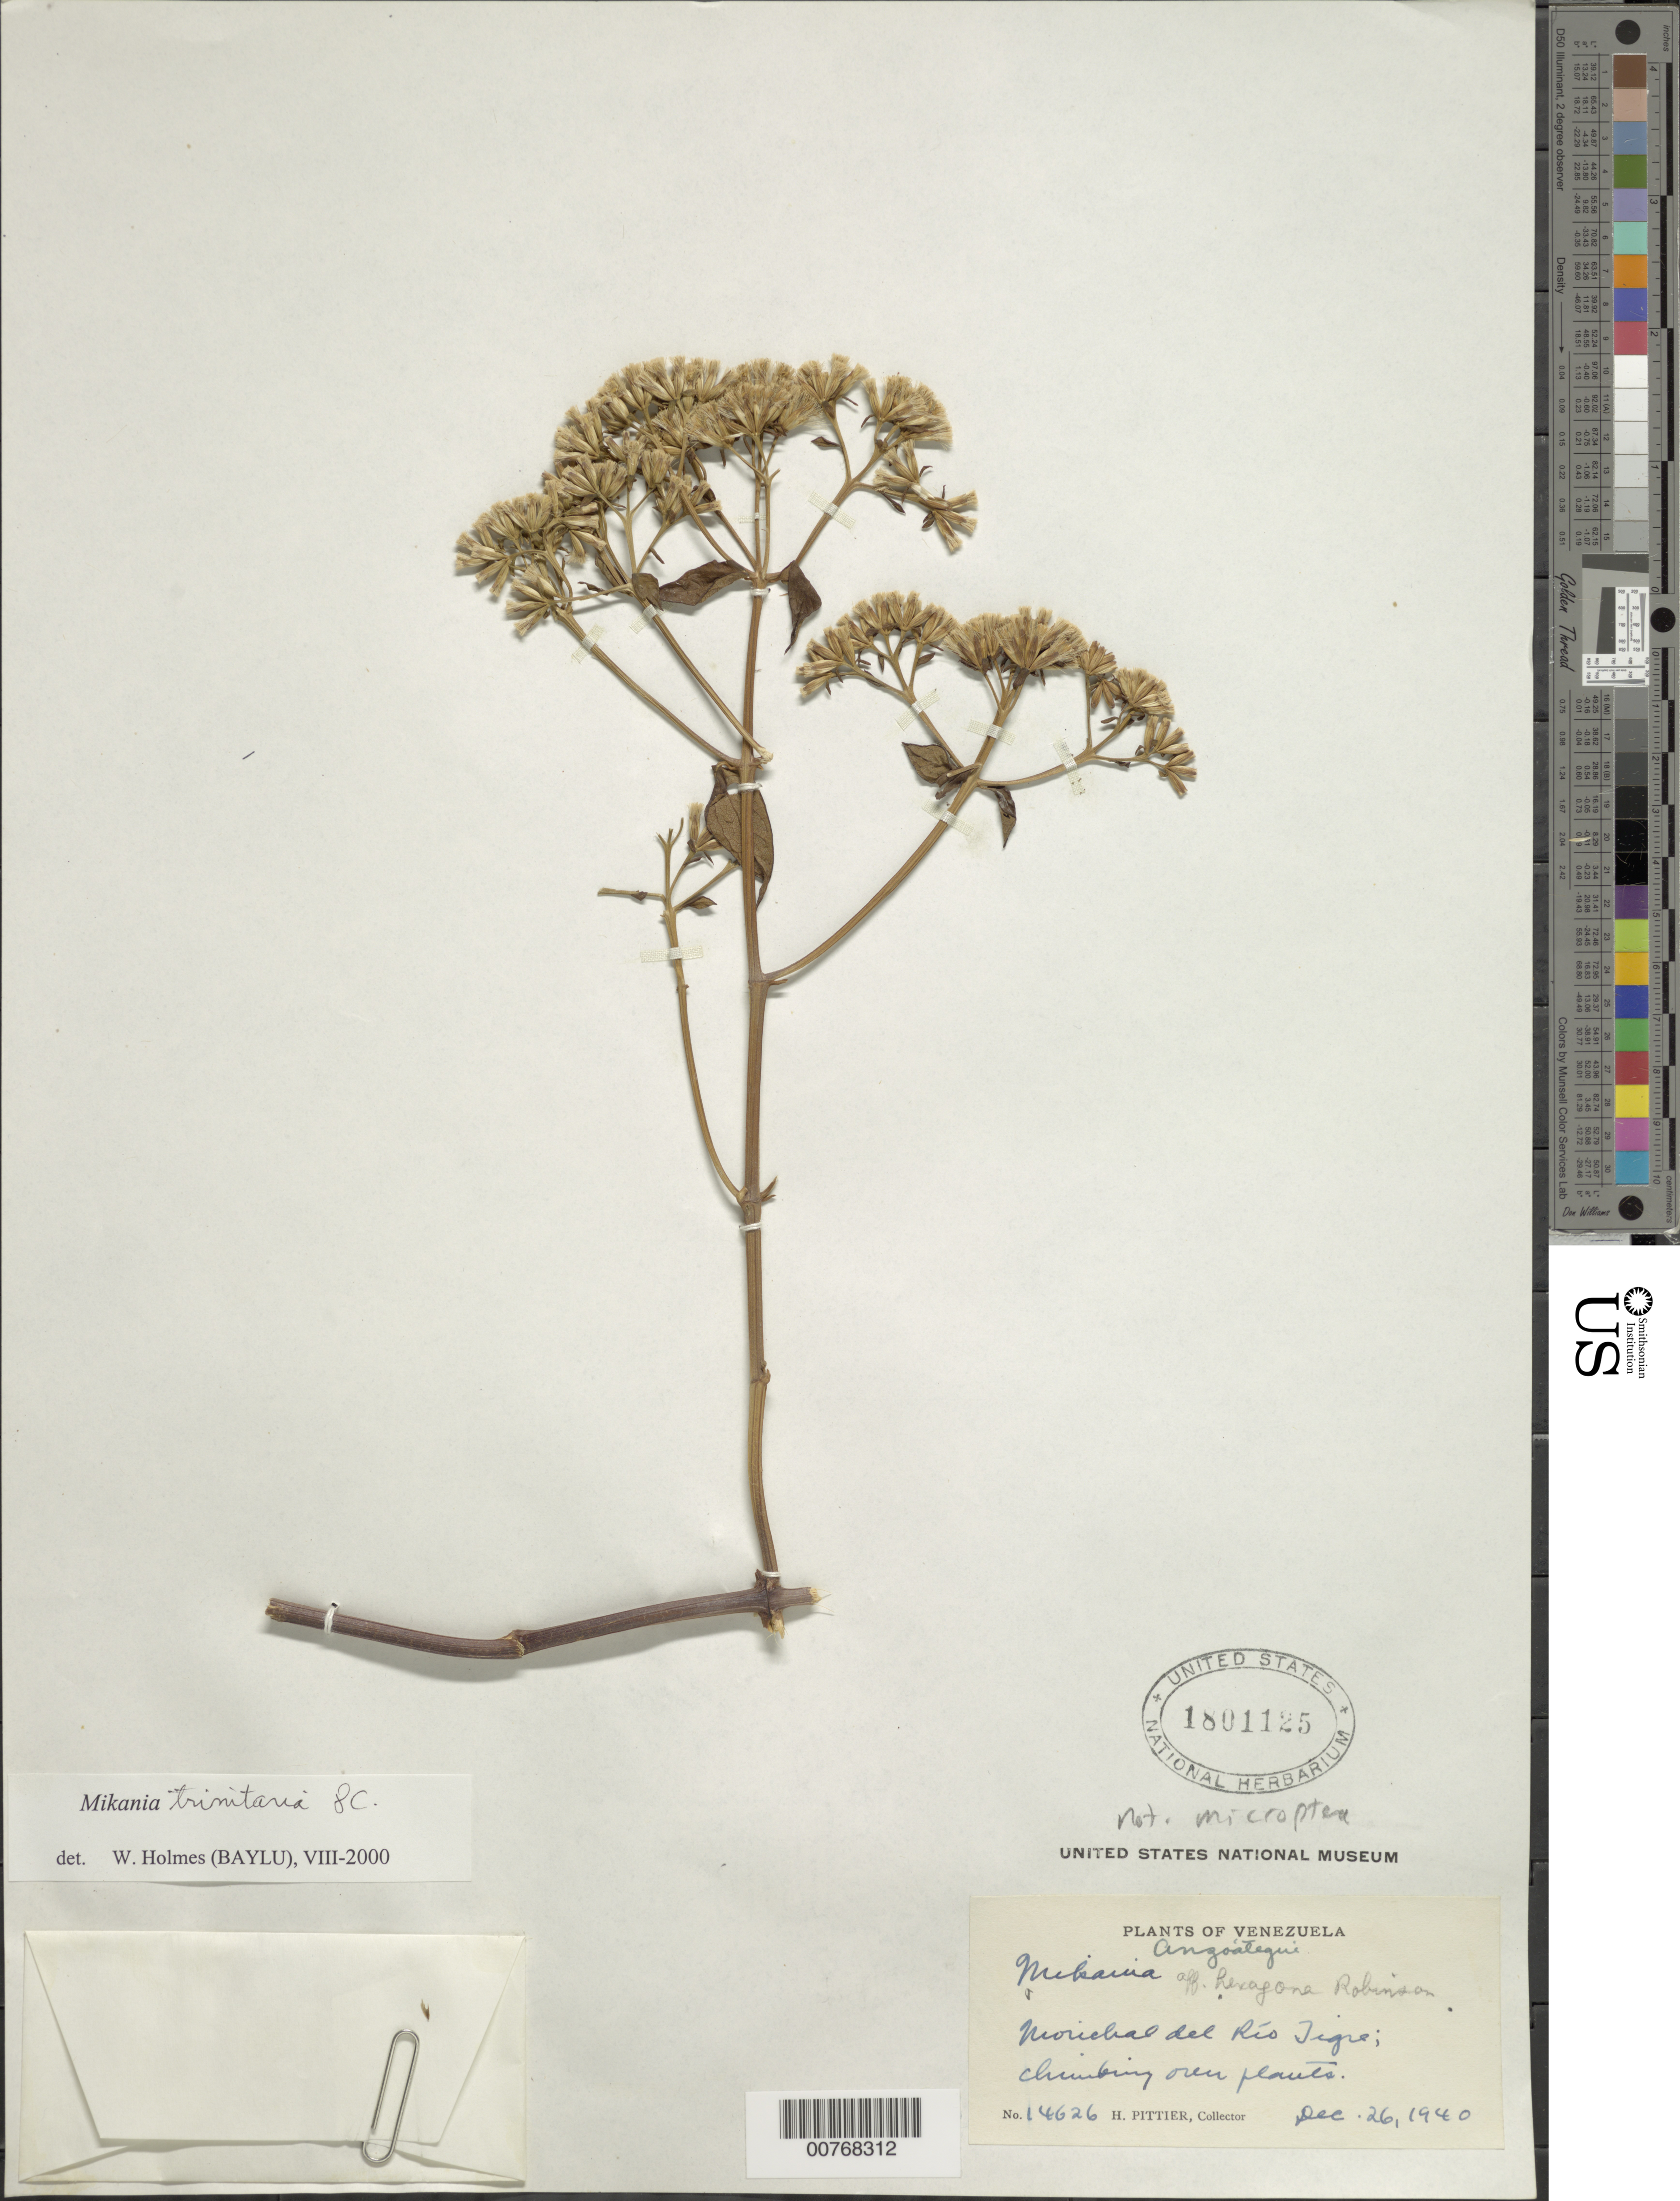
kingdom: Plantae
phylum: Tracheophyta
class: Magnoliopsida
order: Asterales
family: Asteraceae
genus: Mikania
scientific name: Mikania trinitaria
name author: DC.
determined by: Holmes, W. C.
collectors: H. F. Pittier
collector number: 14626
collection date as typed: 26-Dec-40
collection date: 1940-12-26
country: Venezuela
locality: Río Tigris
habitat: Morichal of the river, climbing over plants.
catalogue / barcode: US 1801125